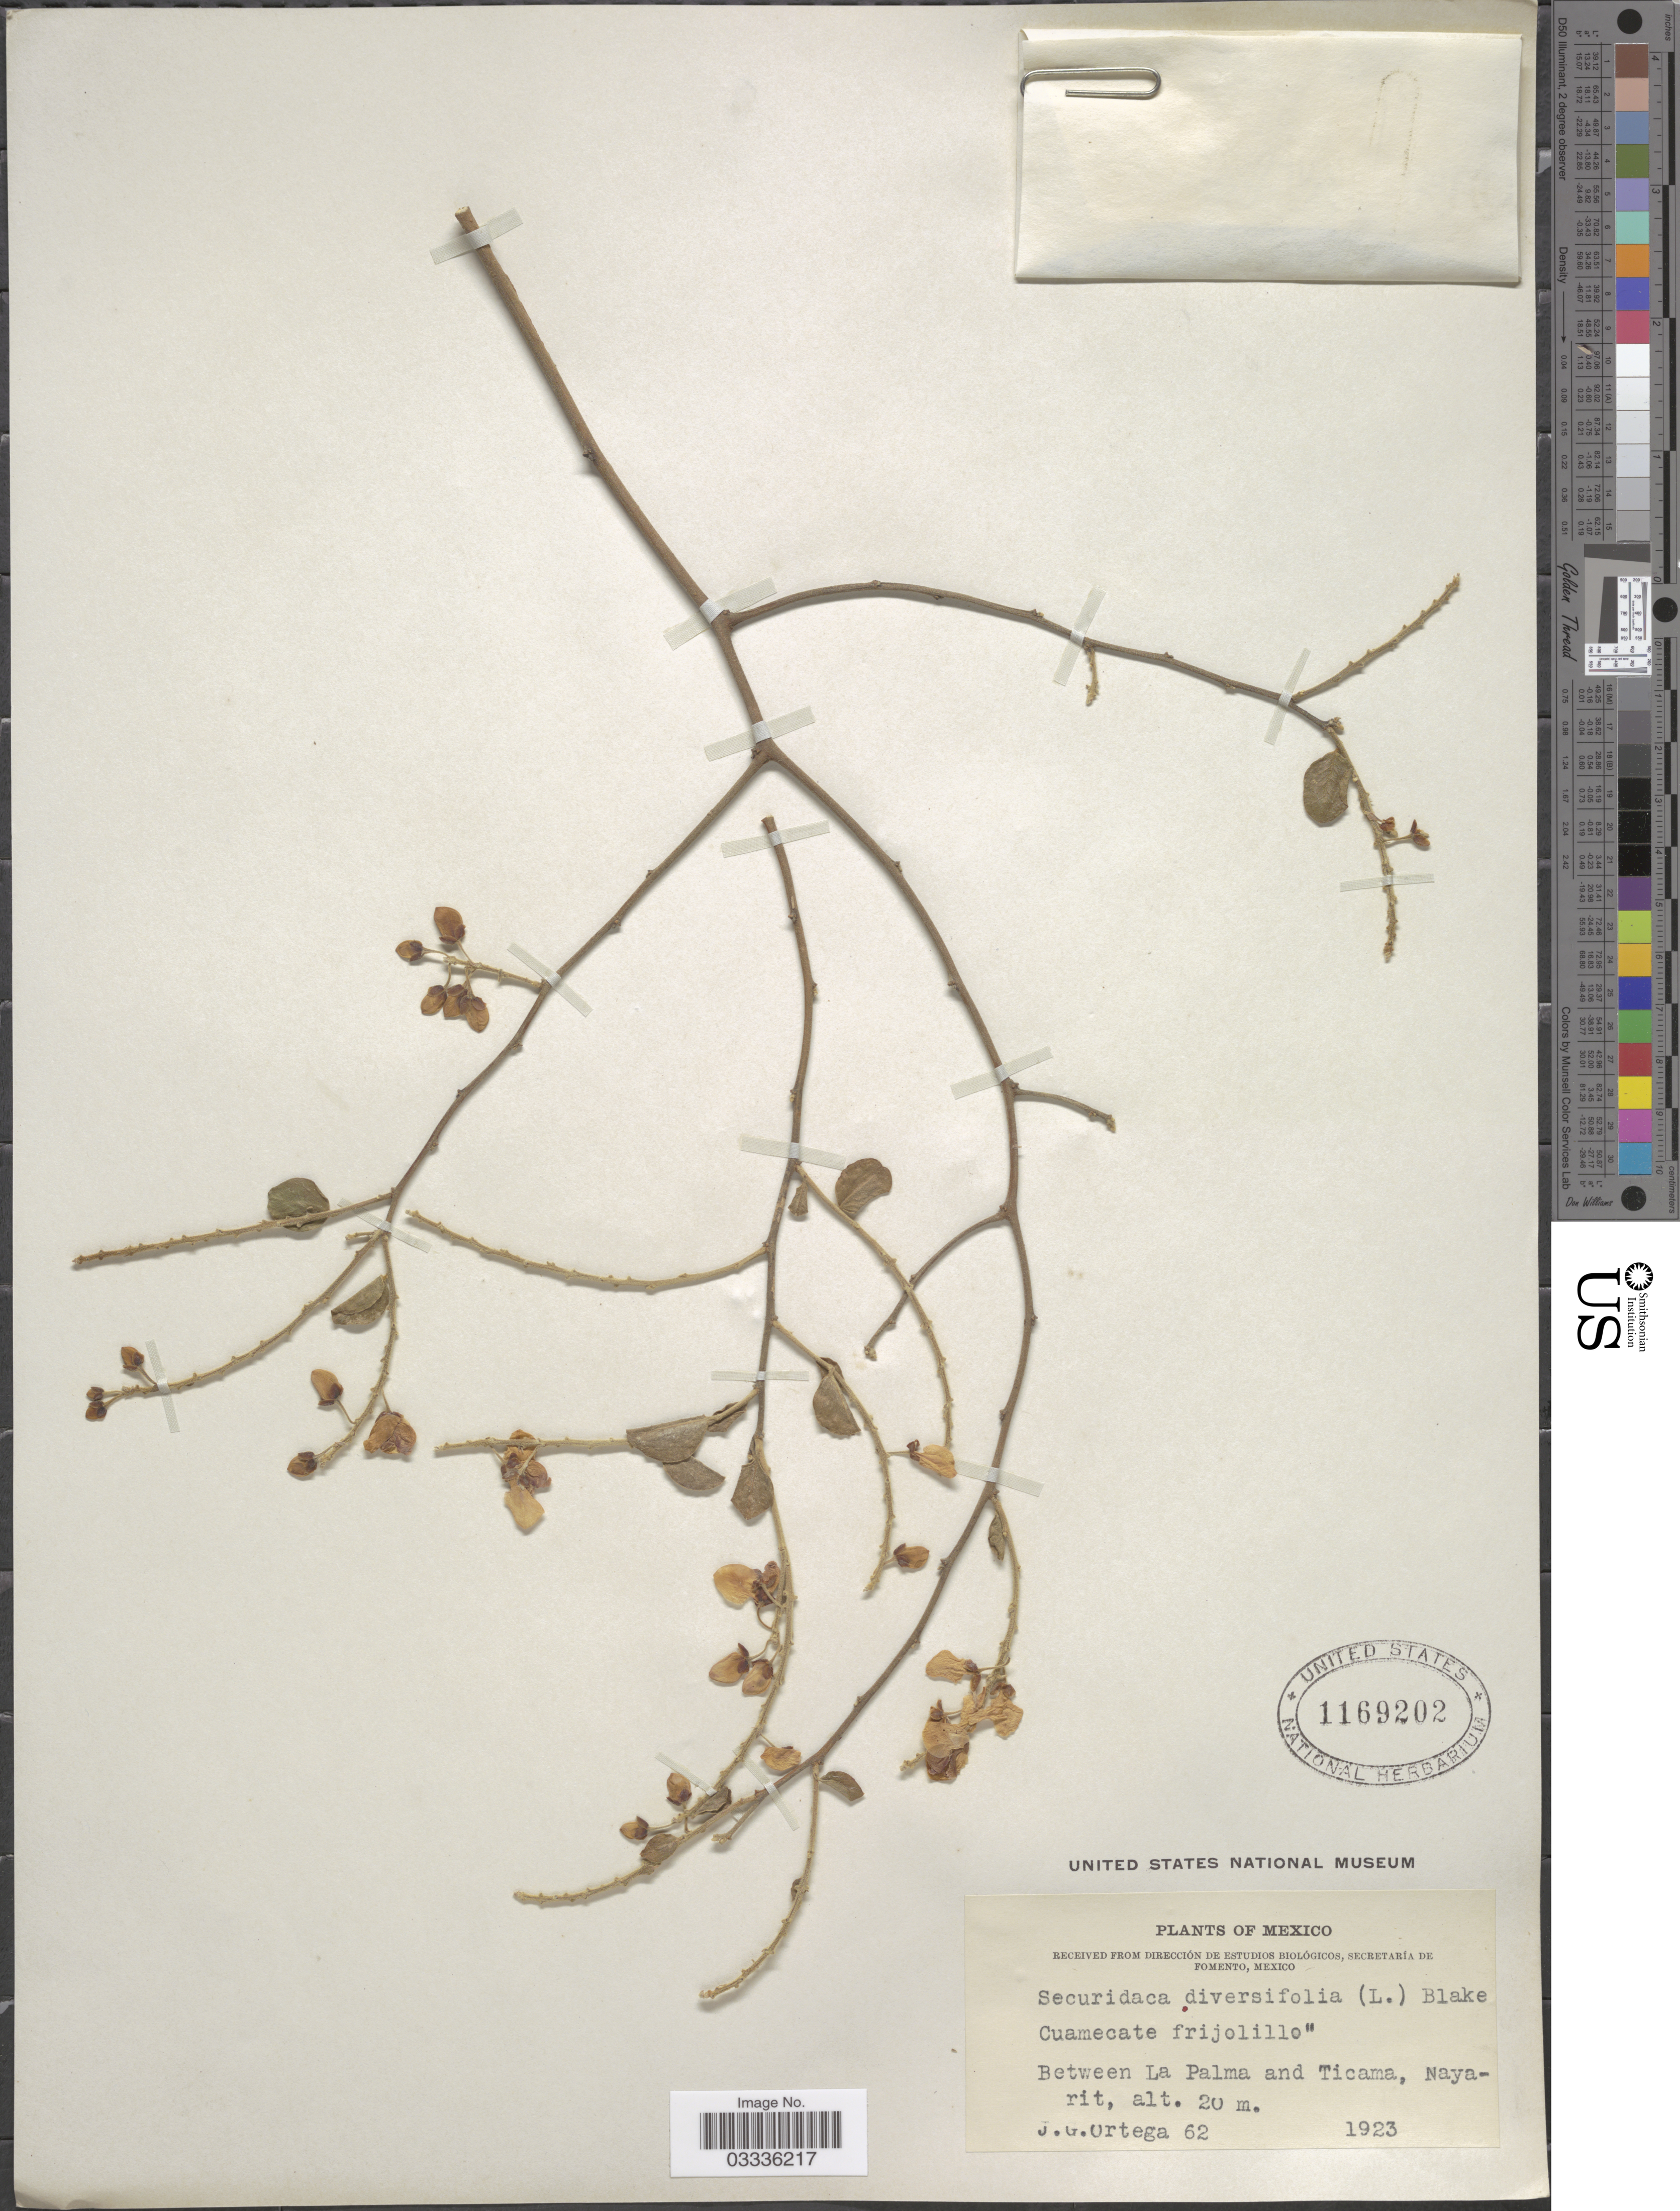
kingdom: Plantae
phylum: Tracheophyta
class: Magnoliopsida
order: Fabales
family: Polygalaceae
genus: Securidaca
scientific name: Securidaca diversifolia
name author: (L.) S.F. Blake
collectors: J. Ortega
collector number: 62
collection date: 1923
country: Mexico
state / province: Nayarit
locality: Between La Palma and Ticama.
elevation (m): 20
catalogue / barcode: US 1169202